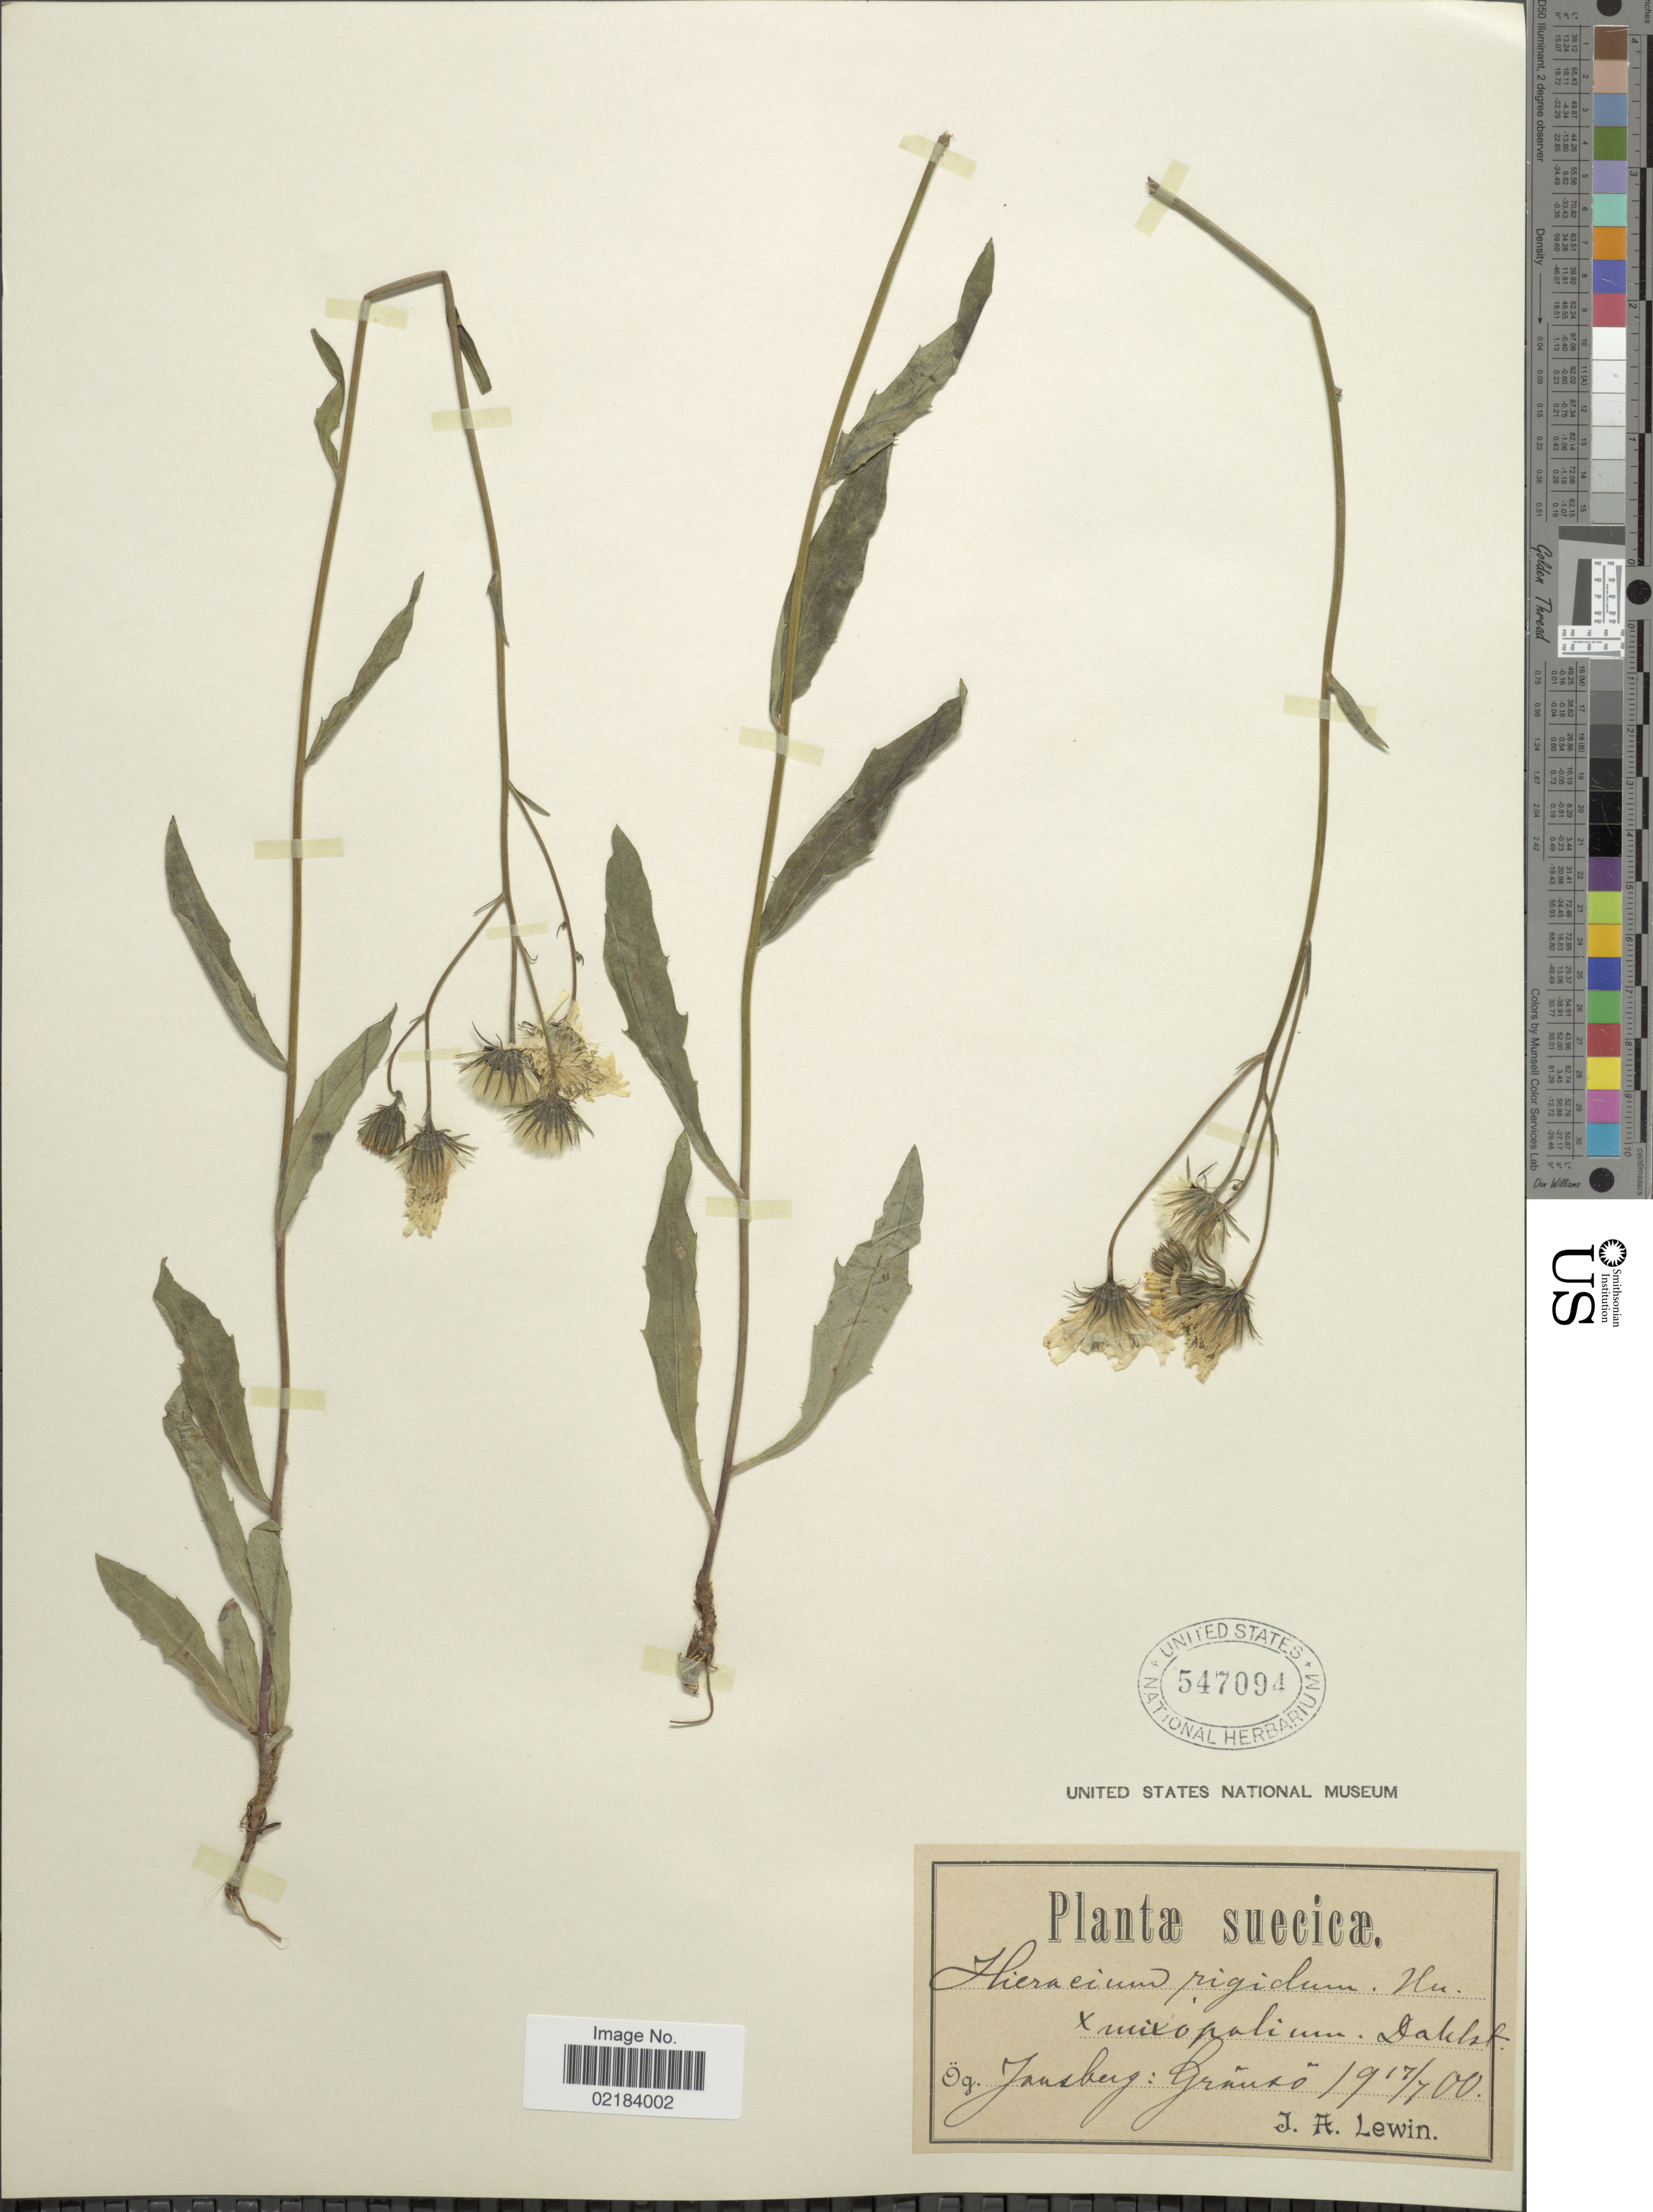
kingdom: Plantae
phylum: Tracheophyta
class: Magnoliopsida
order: Asterales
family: Asteraceae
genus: Hieracium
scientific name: Hieracium rigidum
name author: Hartm.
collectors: J. Lewin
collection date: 1900-07-17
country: Sweden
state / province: Östergötland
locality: Og. Jonsberg: Granso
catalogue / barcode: US 547094